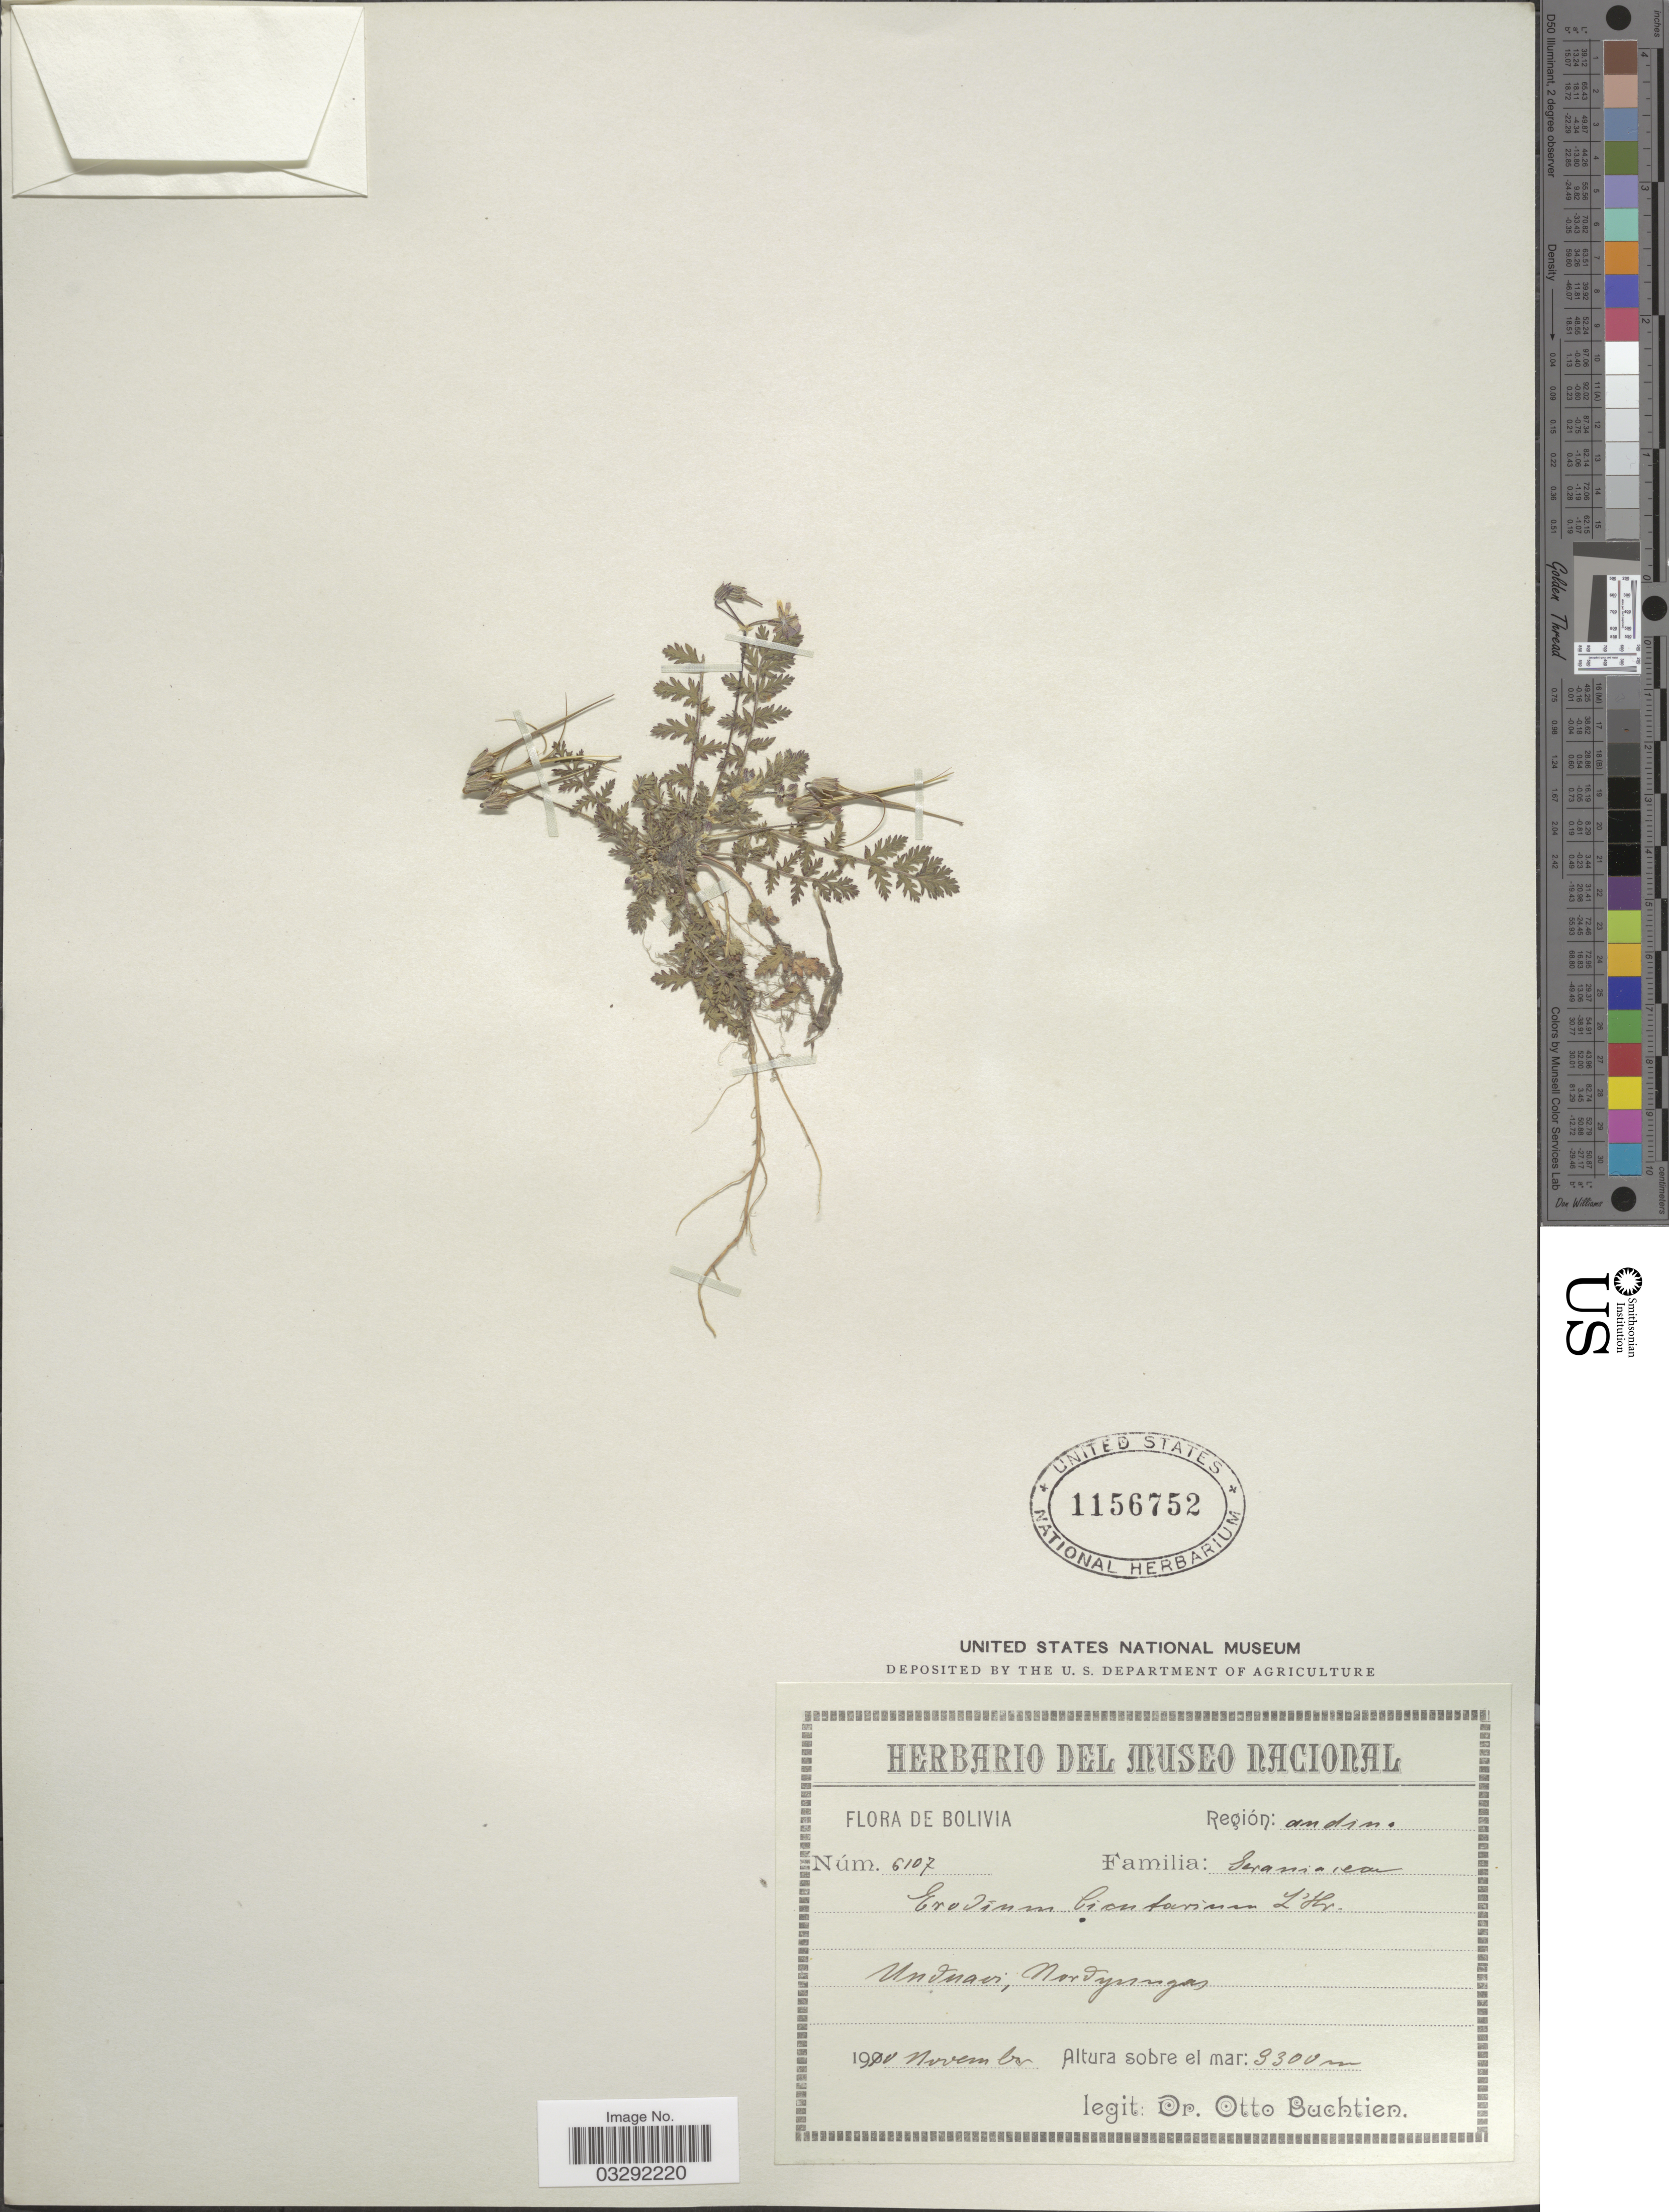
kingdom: Plantae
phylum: Tracheophyta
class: Magnoliopsida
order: Geraniales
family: Geraniaceae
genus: Erodium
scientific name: Erodium cicutarium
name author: (L.) L'Hér.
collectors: O. Buchtien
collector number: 6107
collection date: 1910-11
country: Bolivia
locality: Región: andine. Unduavi, Nordyungas.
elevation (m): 3300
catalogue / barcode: US 1156752